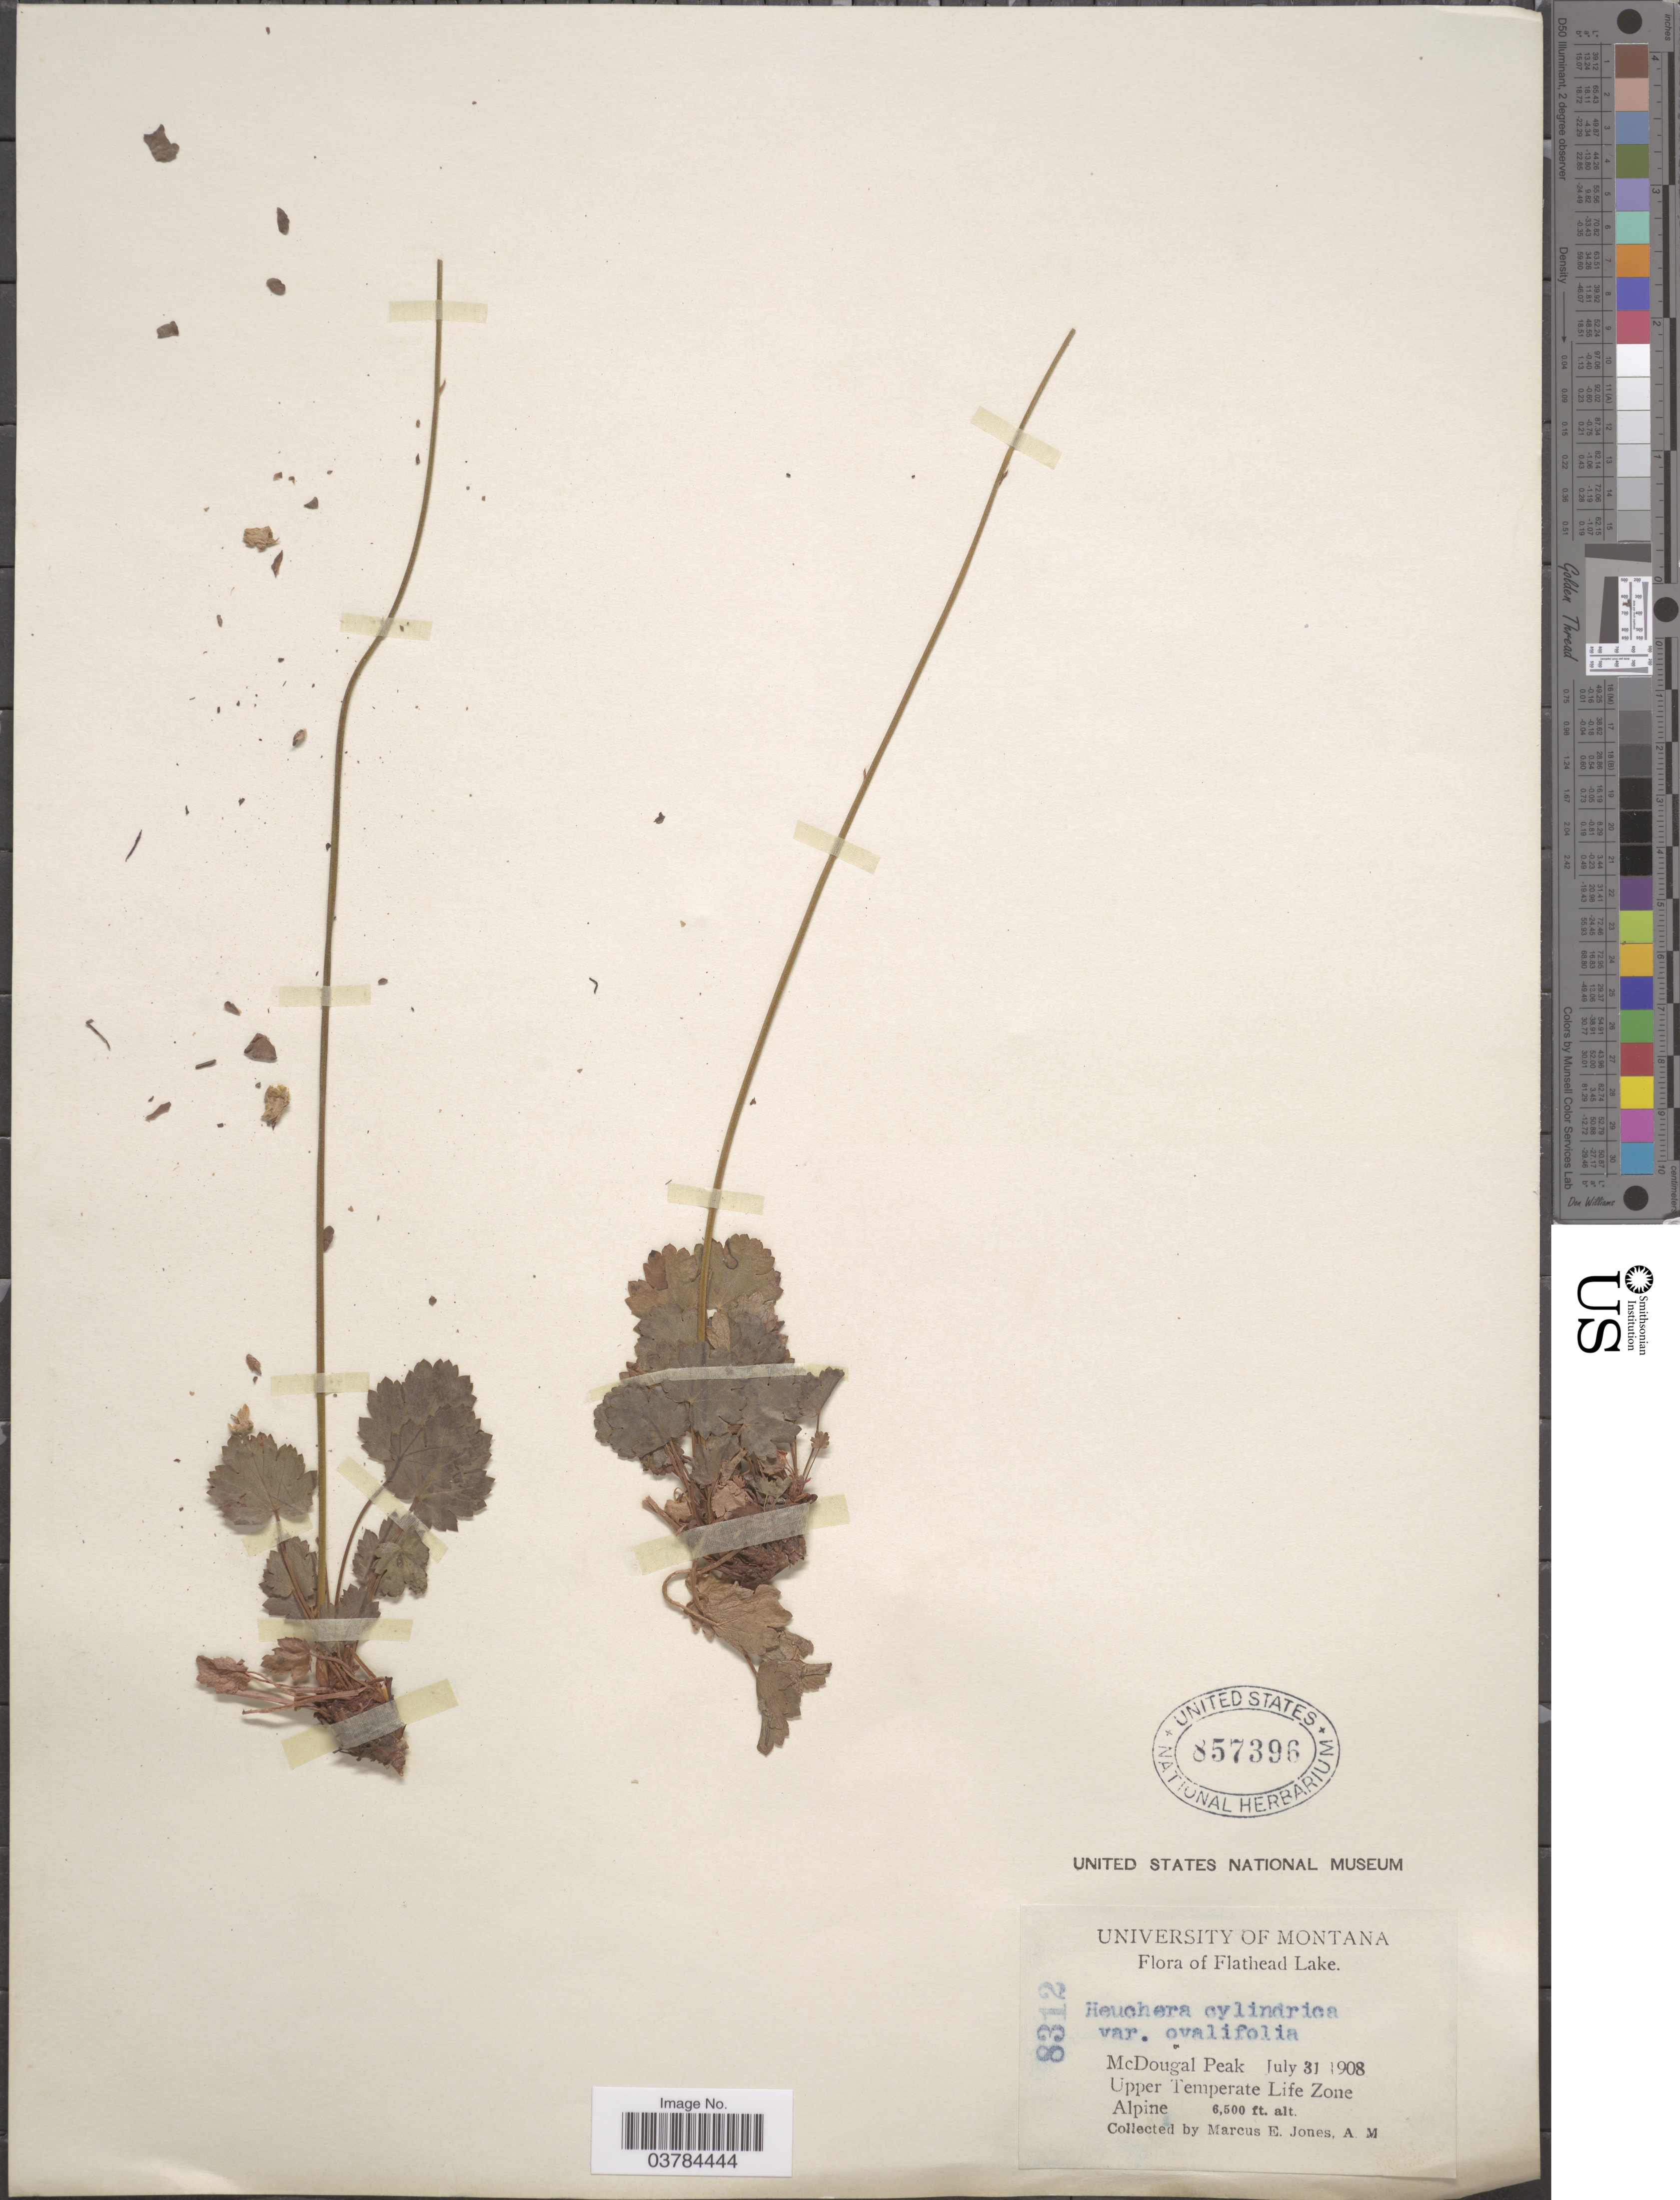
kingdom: Plantae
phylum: Tracheophyta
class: Magnoliopsida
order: Saxifragales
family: Saxifragaceae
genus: Heuchera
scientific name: Heuchera glabella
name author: Torr. & A. Gray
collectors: M. E. Jones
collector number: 8312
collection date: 1908-07-31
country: United States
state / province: Montana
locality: Flathead Lake. McDougal Peak. Upper Temperate Life Zone.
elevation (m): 1981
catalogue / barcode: US 857396